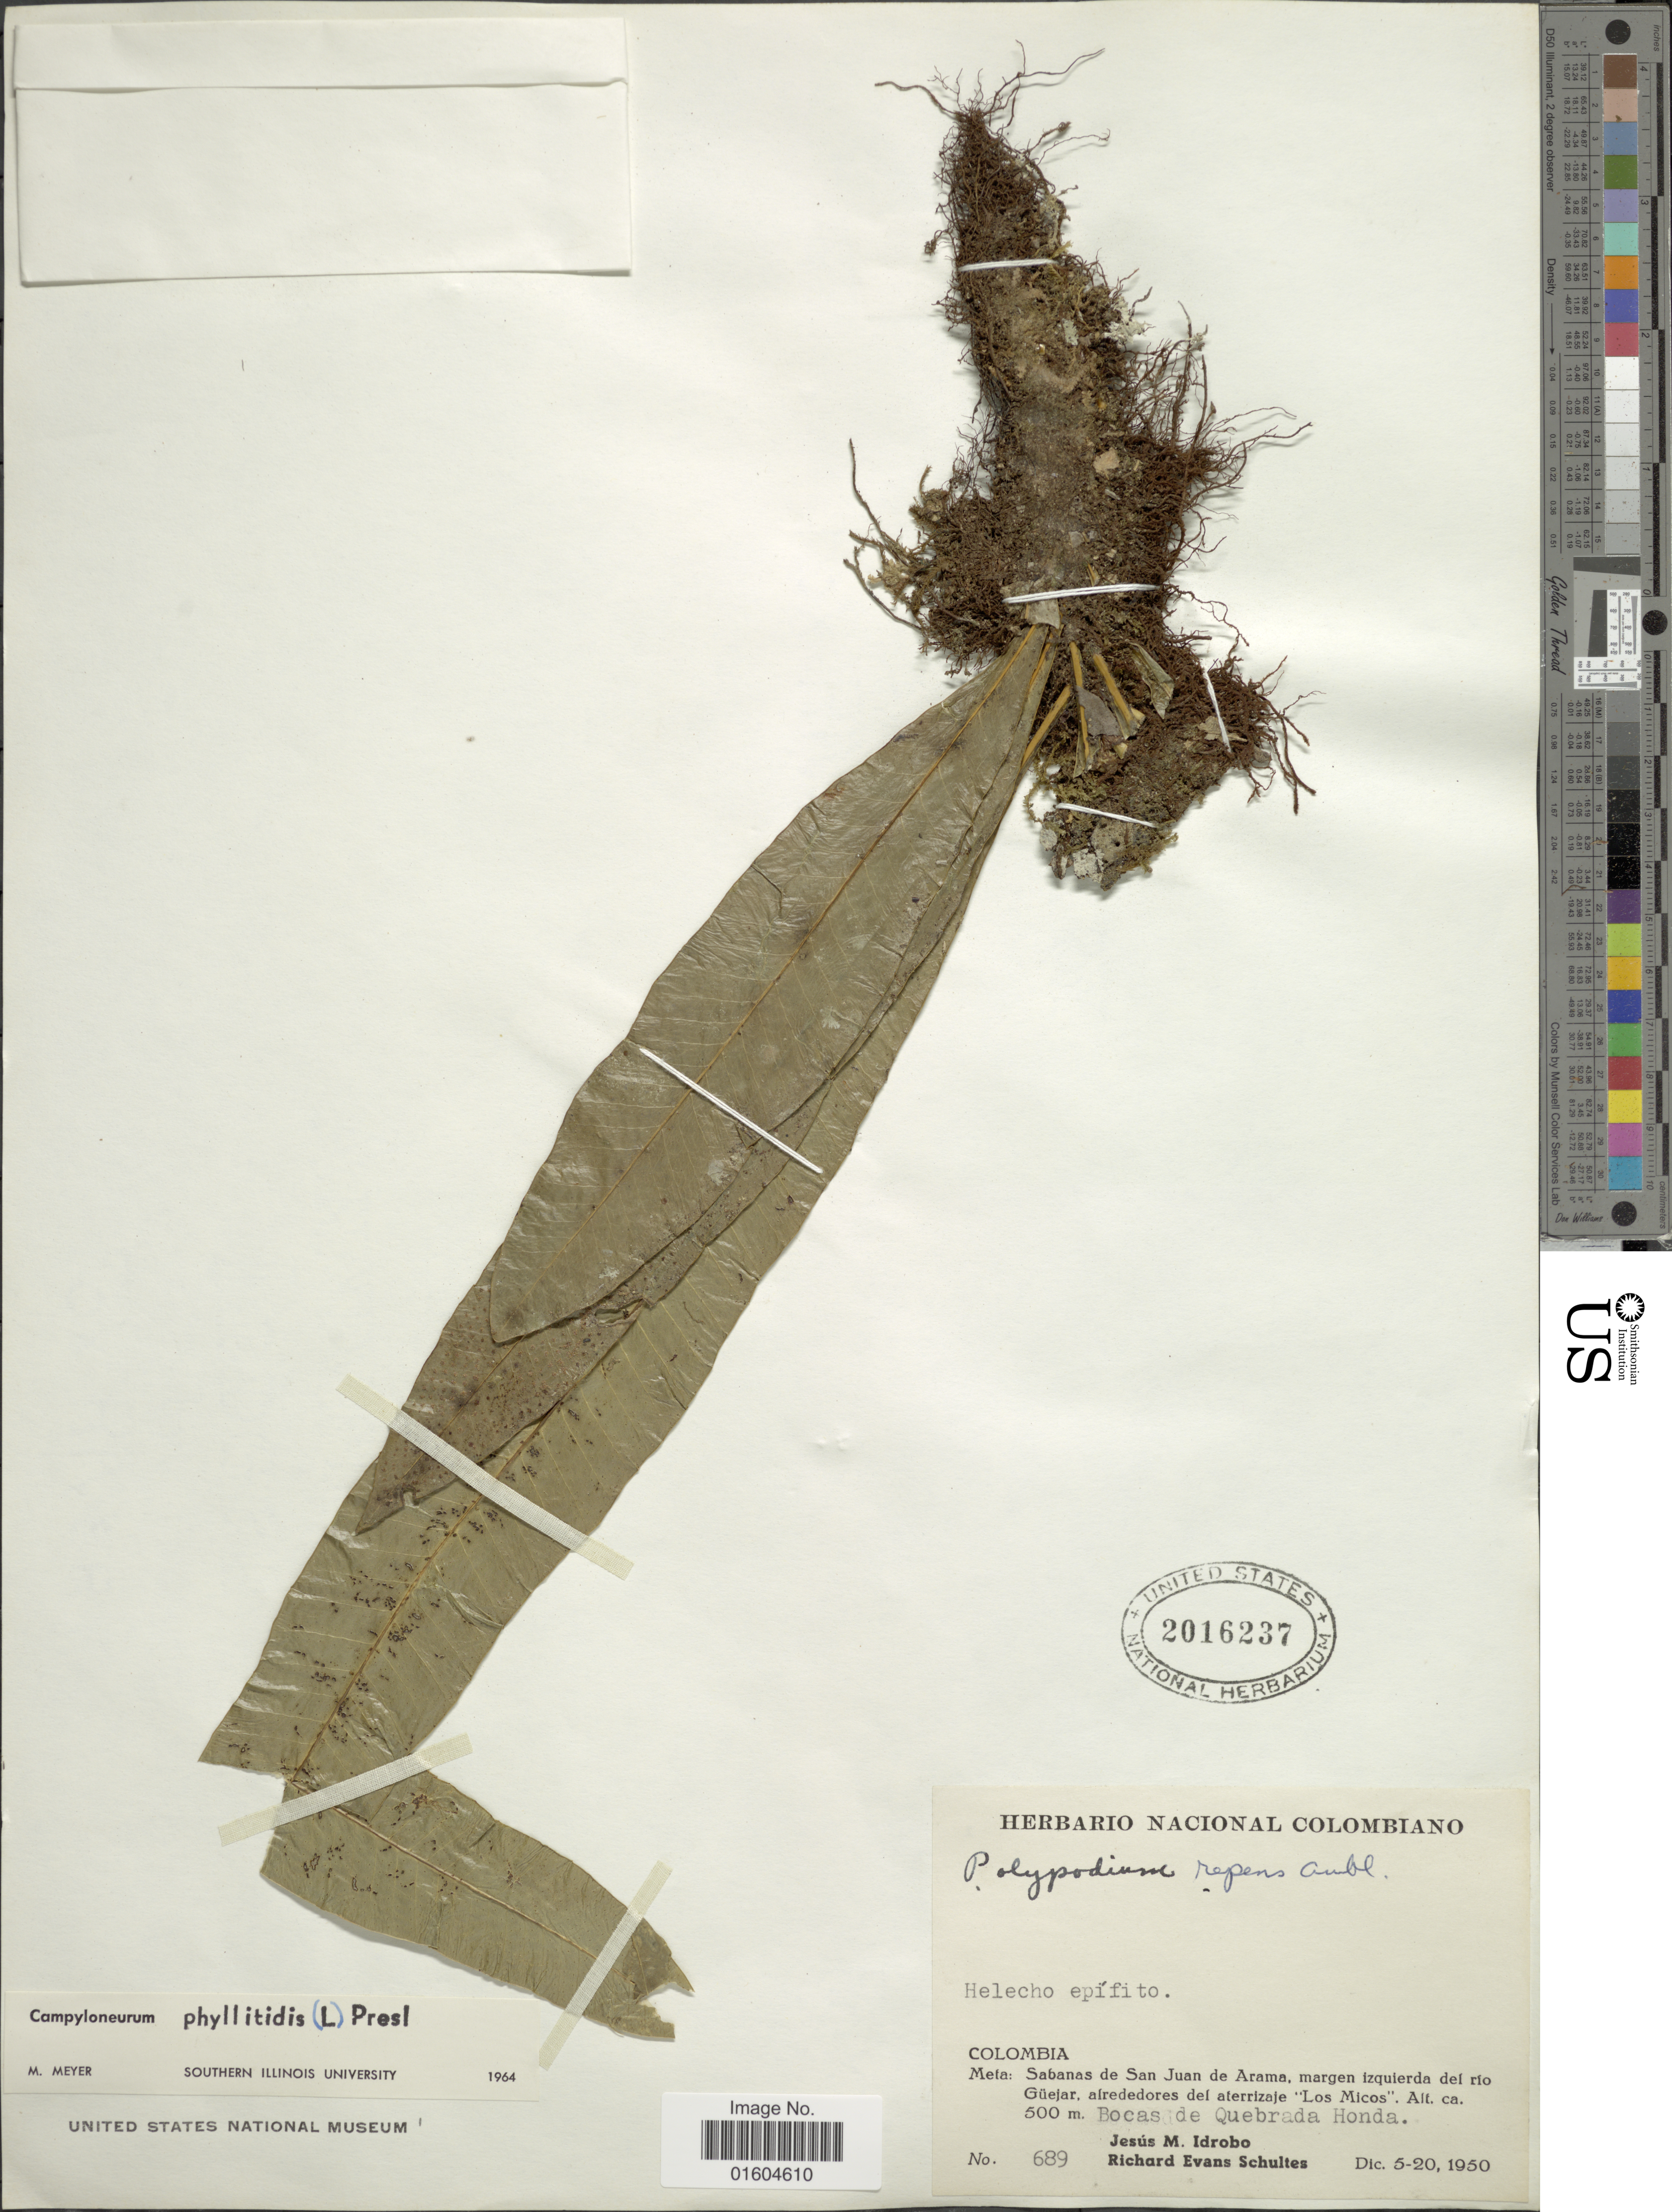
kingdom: Plantae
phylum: Tracheophyta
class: Polypodiopsida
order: Polypodiales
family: Polypodiaceae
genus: Campyloneurum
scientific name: Campyloneurum phyllitidis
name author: (L.) C. Presl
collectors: J. M. Idrobo & R. E. Schultes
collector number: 689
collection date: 1950-12-05/1950-12-20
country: Colombia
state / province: Meta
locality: Colombia. Meta: Sabanas de San Juan de Arama, margen izquierda del rio Guejar, airededores del aterrizaje "Los Micos"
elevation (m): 500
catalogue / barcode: US 2016237